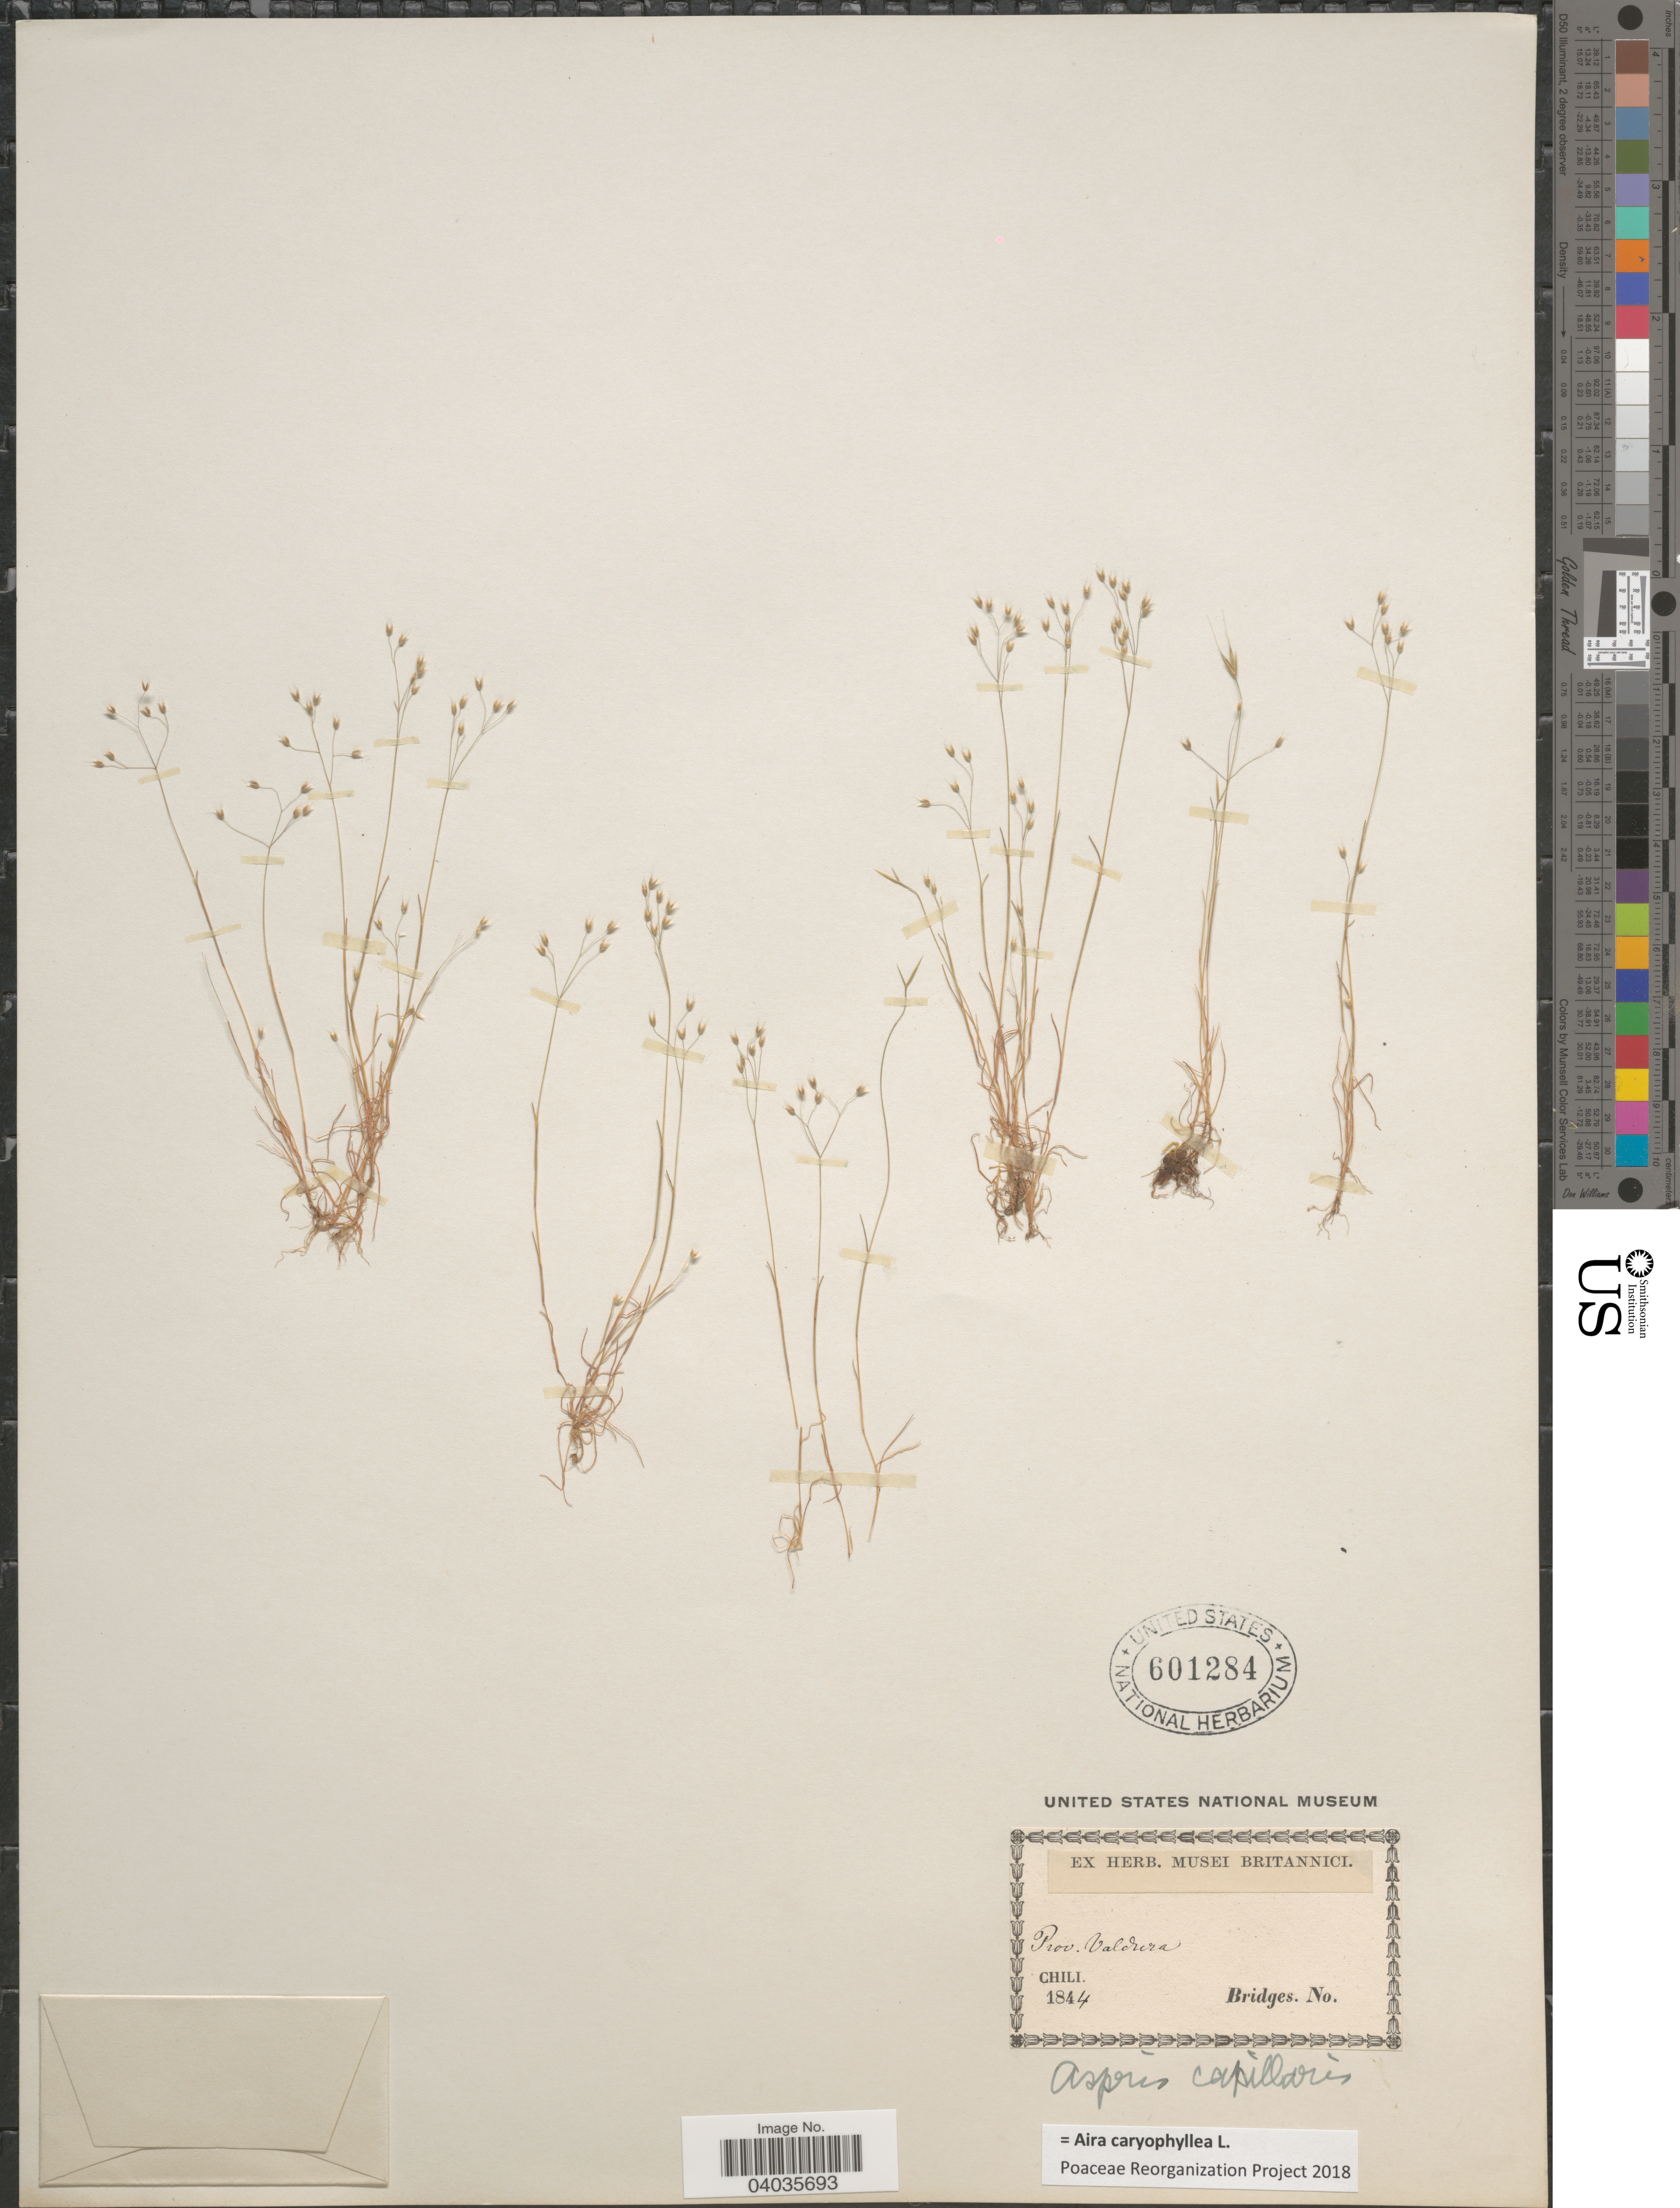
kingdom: Plantae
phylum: Tracheophyta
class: Liliopsida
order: Poales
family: Poaceae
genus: Aira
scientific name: Aira caryophyllea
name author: L.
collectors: Bridges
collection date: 1844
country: Chile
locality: Prov. Valdivia.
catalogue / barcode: US 601284